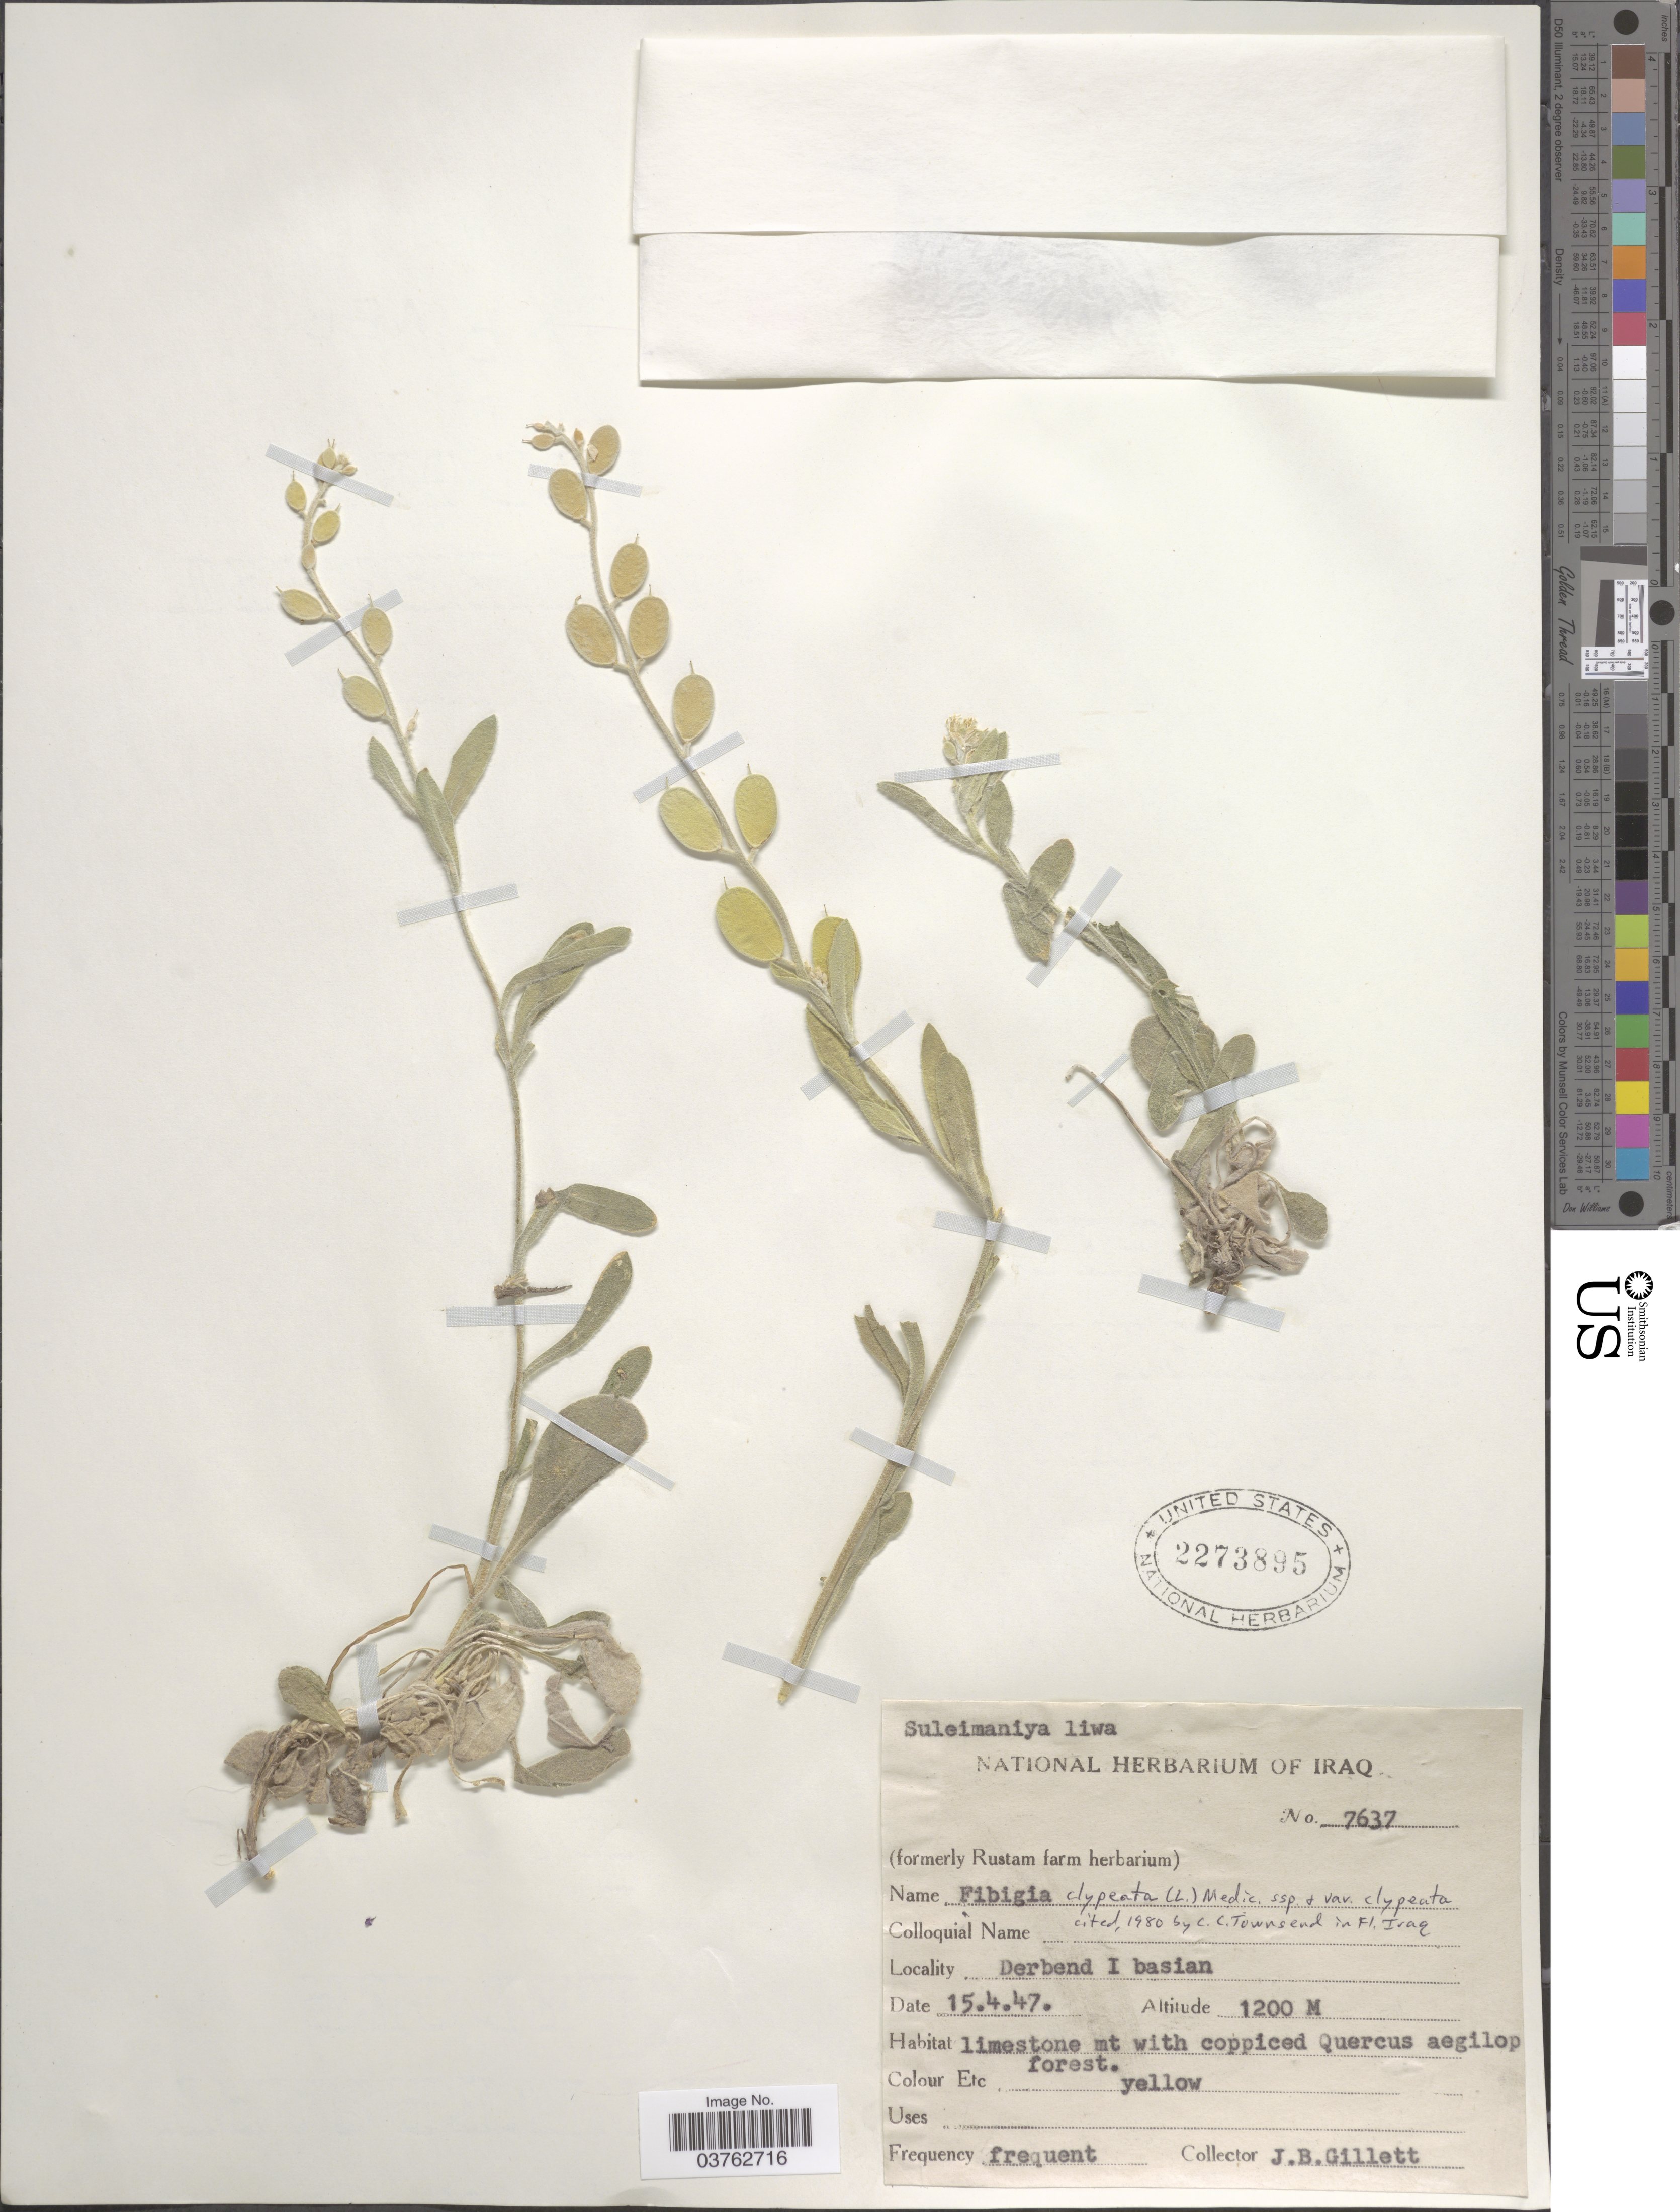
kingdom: Plantae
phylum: Tracheophyta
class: Magnoliopsida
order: Brassicales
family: Brassicaceae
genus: Fibigia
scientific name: Fibigia clypeata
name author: (L.) Medik.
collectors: J. B. Gillett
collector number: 7637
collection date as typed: Transcribed d/m/y: 15/4/47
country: Iraq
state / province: As Sulaymānīyah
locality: Suleimaniya liwa. Derbend I basian.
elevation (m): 1200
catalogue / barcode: US 2273895